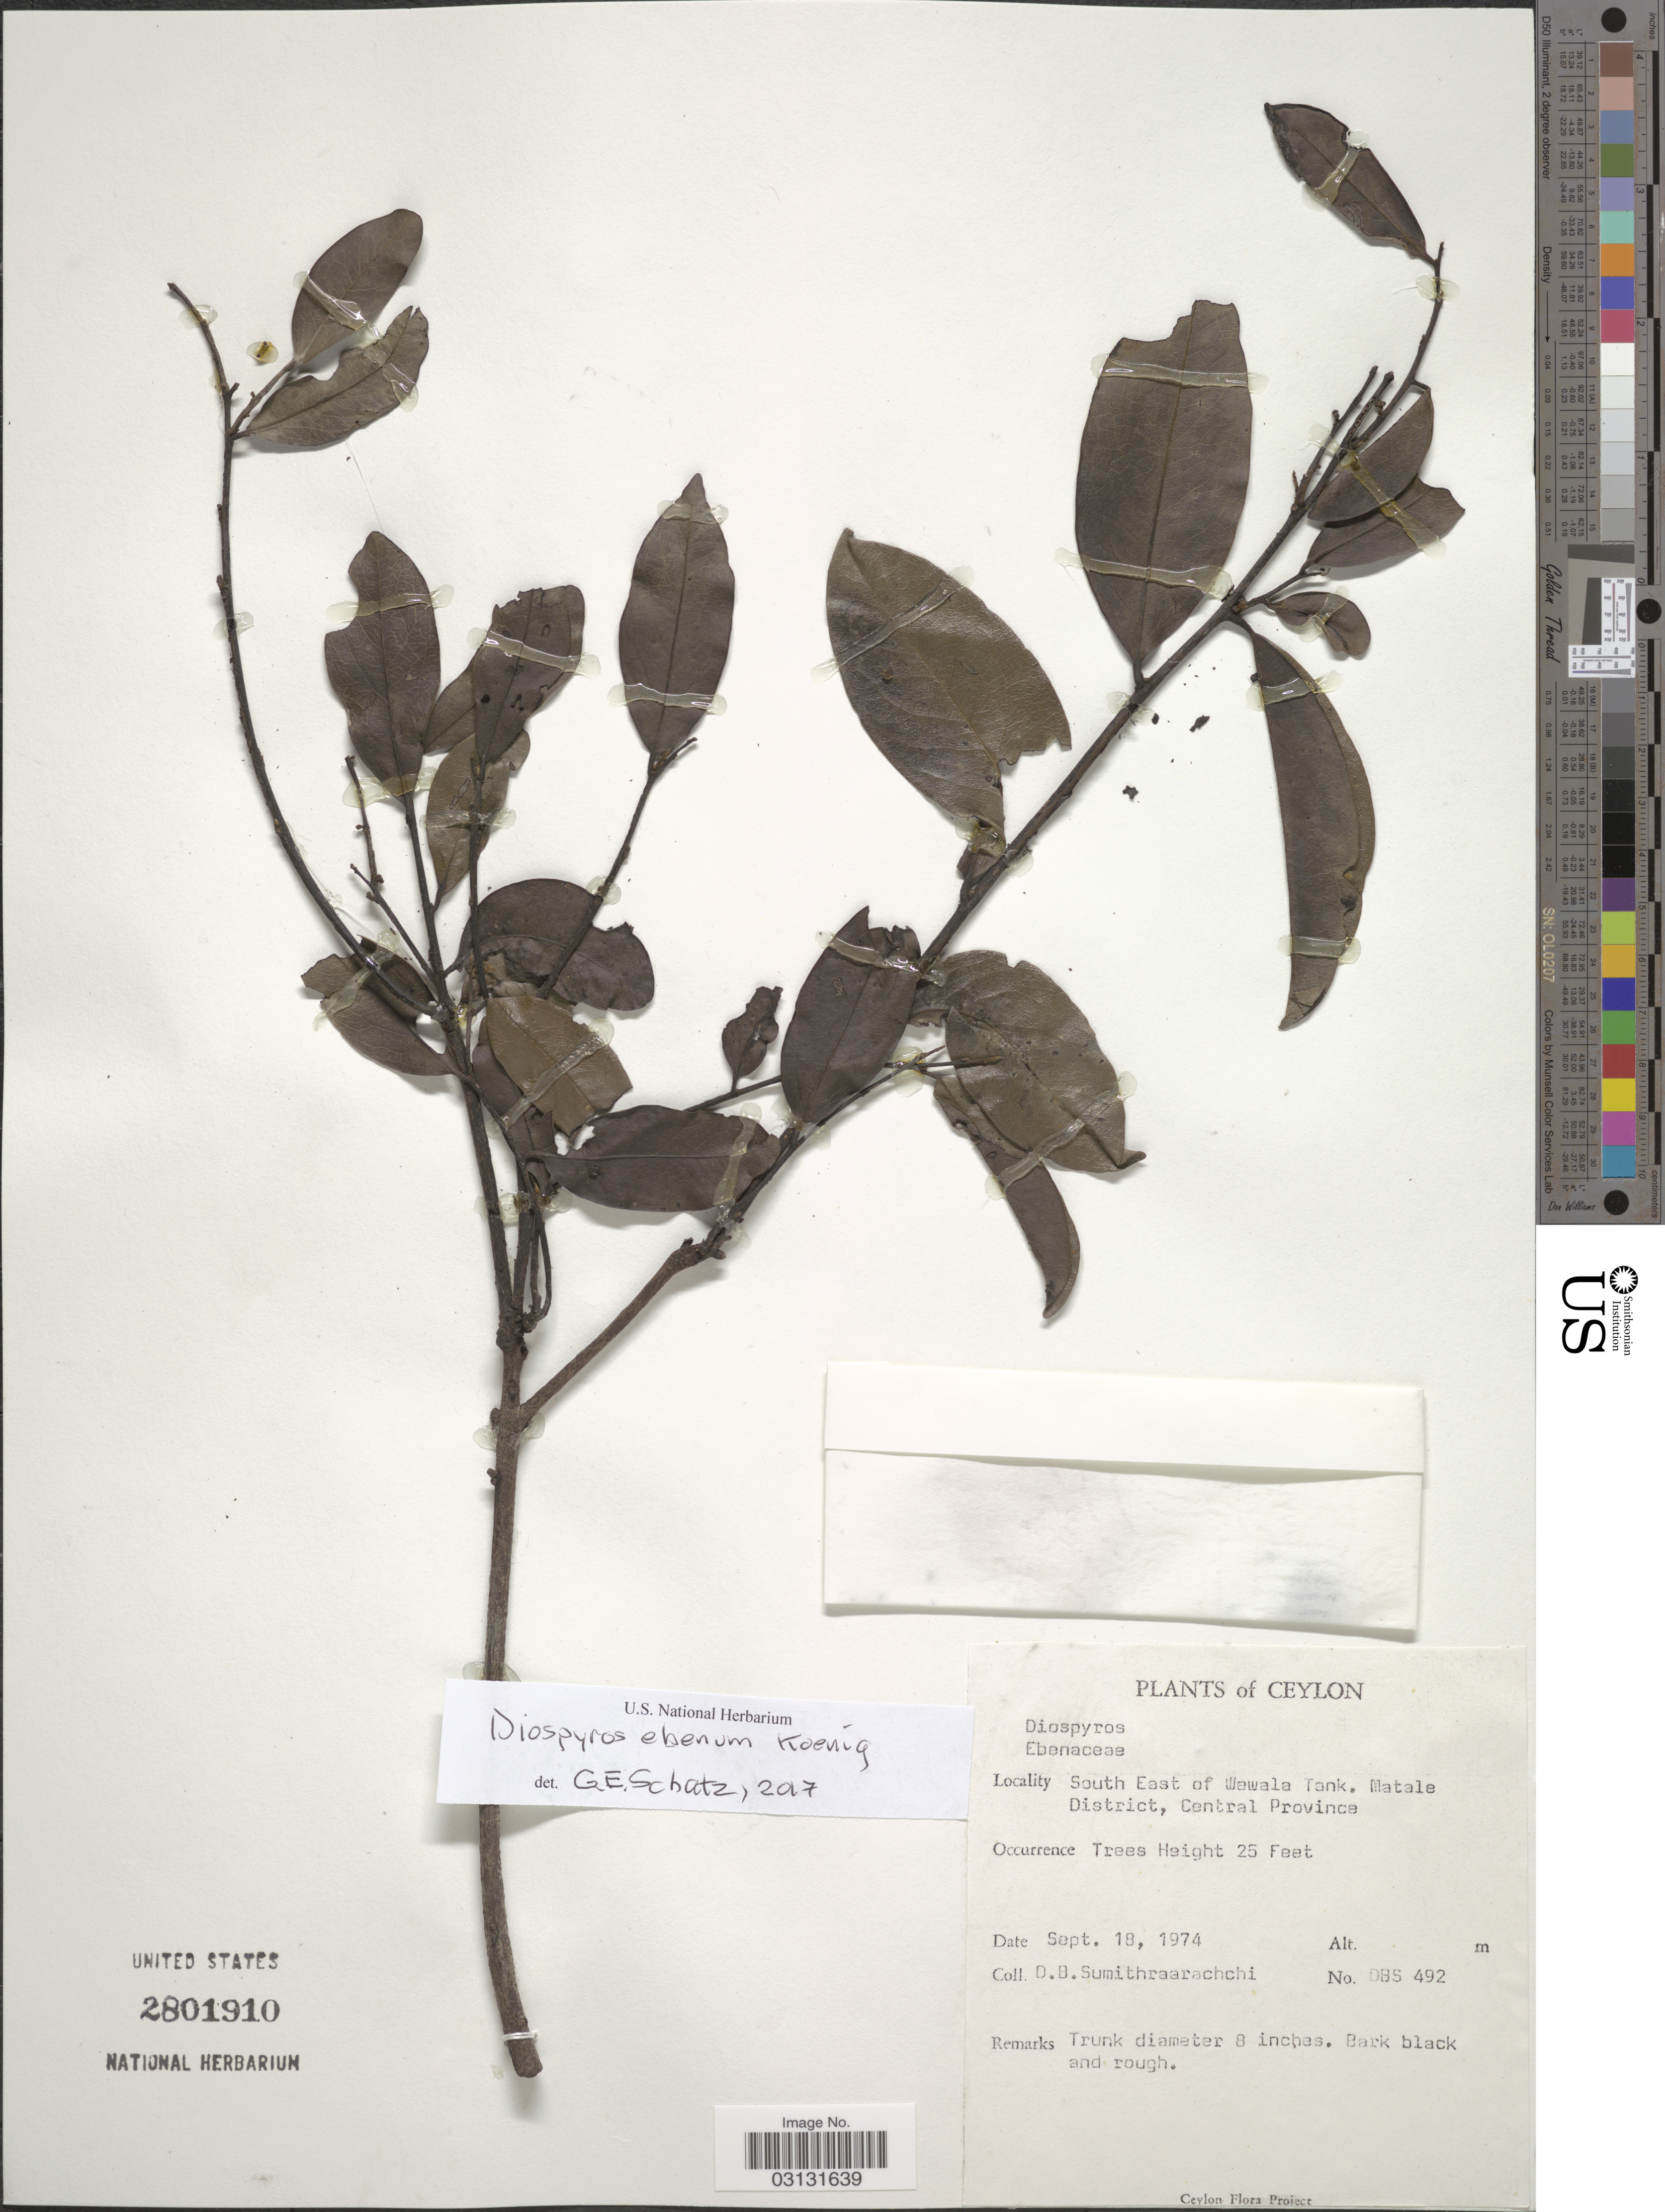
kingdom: Plantae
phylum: Tracheophyta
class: Magnoliopsida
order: Ericales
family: Ebenaceae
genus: Diospyros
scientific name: Diospyros ebenum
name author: J. Koenig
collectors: D. B. Sumithraarachchi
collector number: DBS492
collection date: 1974-09-18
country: Sri Lanka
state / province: Central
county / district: Matale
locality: Ceylon. South East of Wewala Tank.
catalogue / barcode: US 2801910